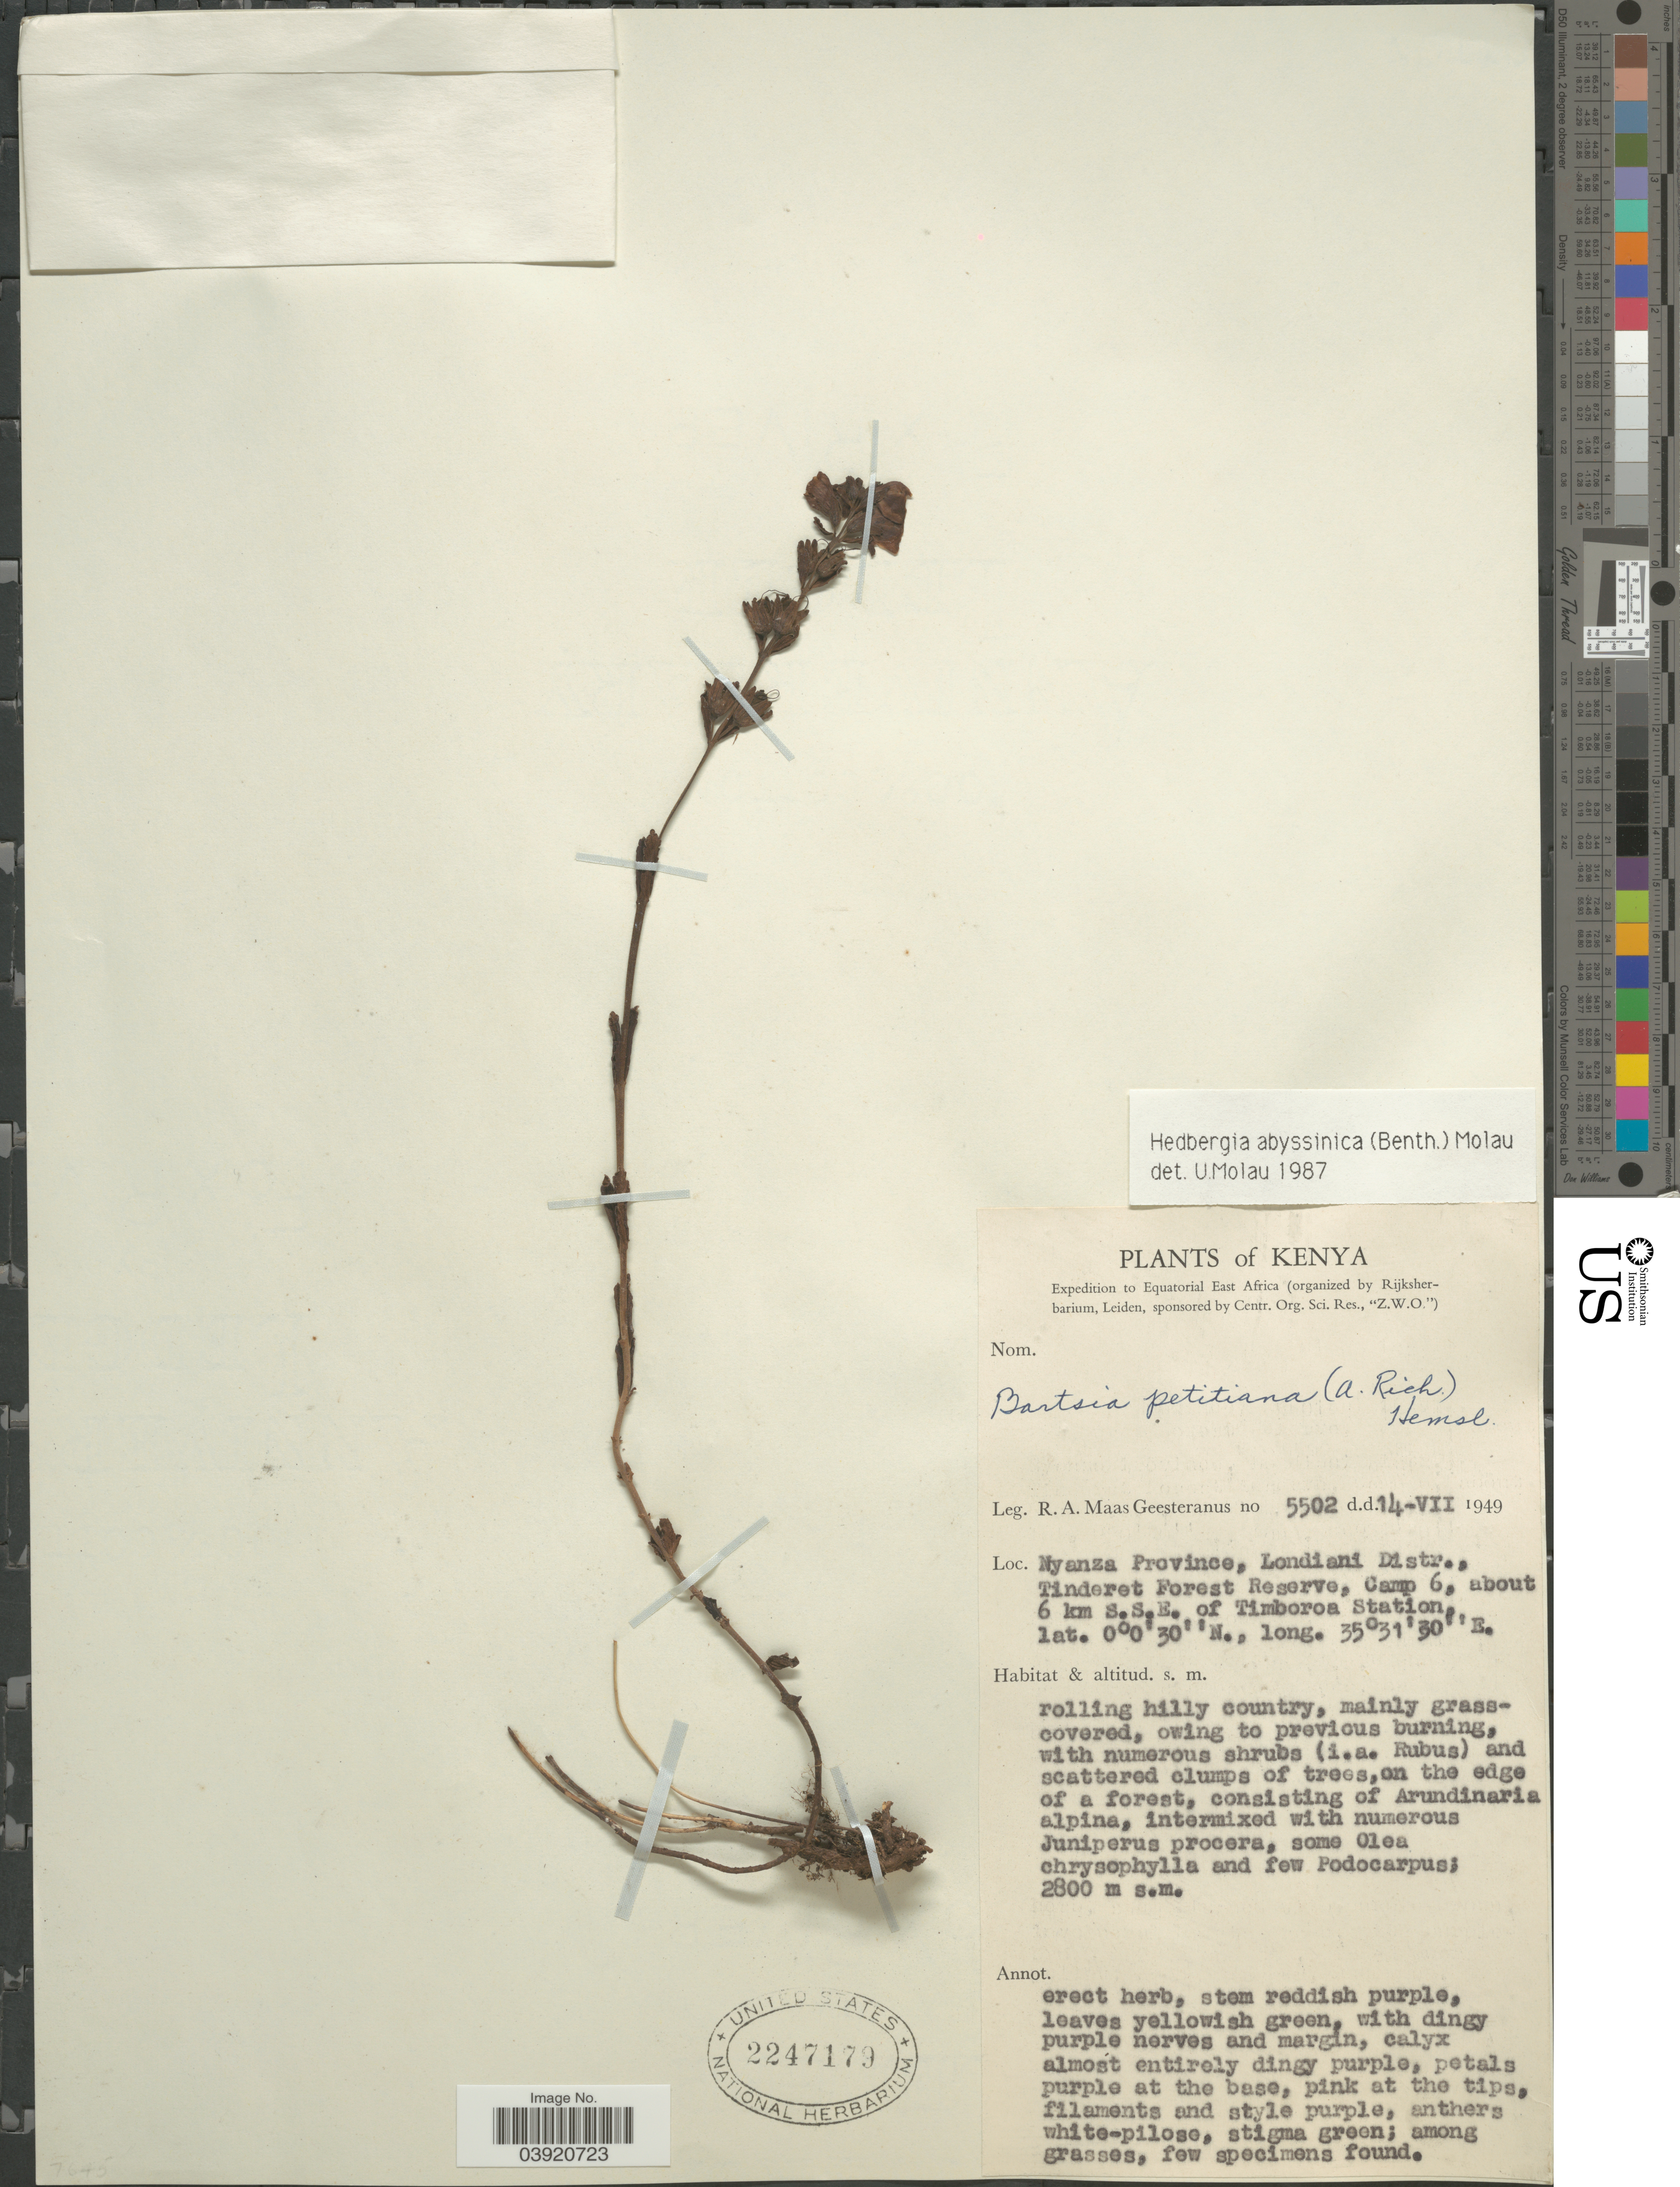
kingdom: Plantae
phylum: Tracheophyta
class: Magnoliopsida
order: Lamiales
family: Orobanchaceae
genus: Hedbergia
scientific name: Hedbergia abyssinica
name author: (Benth.) Molau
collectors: R. A. Maas Geesteranus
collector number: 5502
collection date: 1949-07-14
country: Kenya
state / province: Kericho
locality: Nyanza Province, Londiani Distr., Tinderet Forest Reserve, Camp 6, qabout 6 km S.S.E. of Timbora Station.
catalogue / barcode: US 2247179